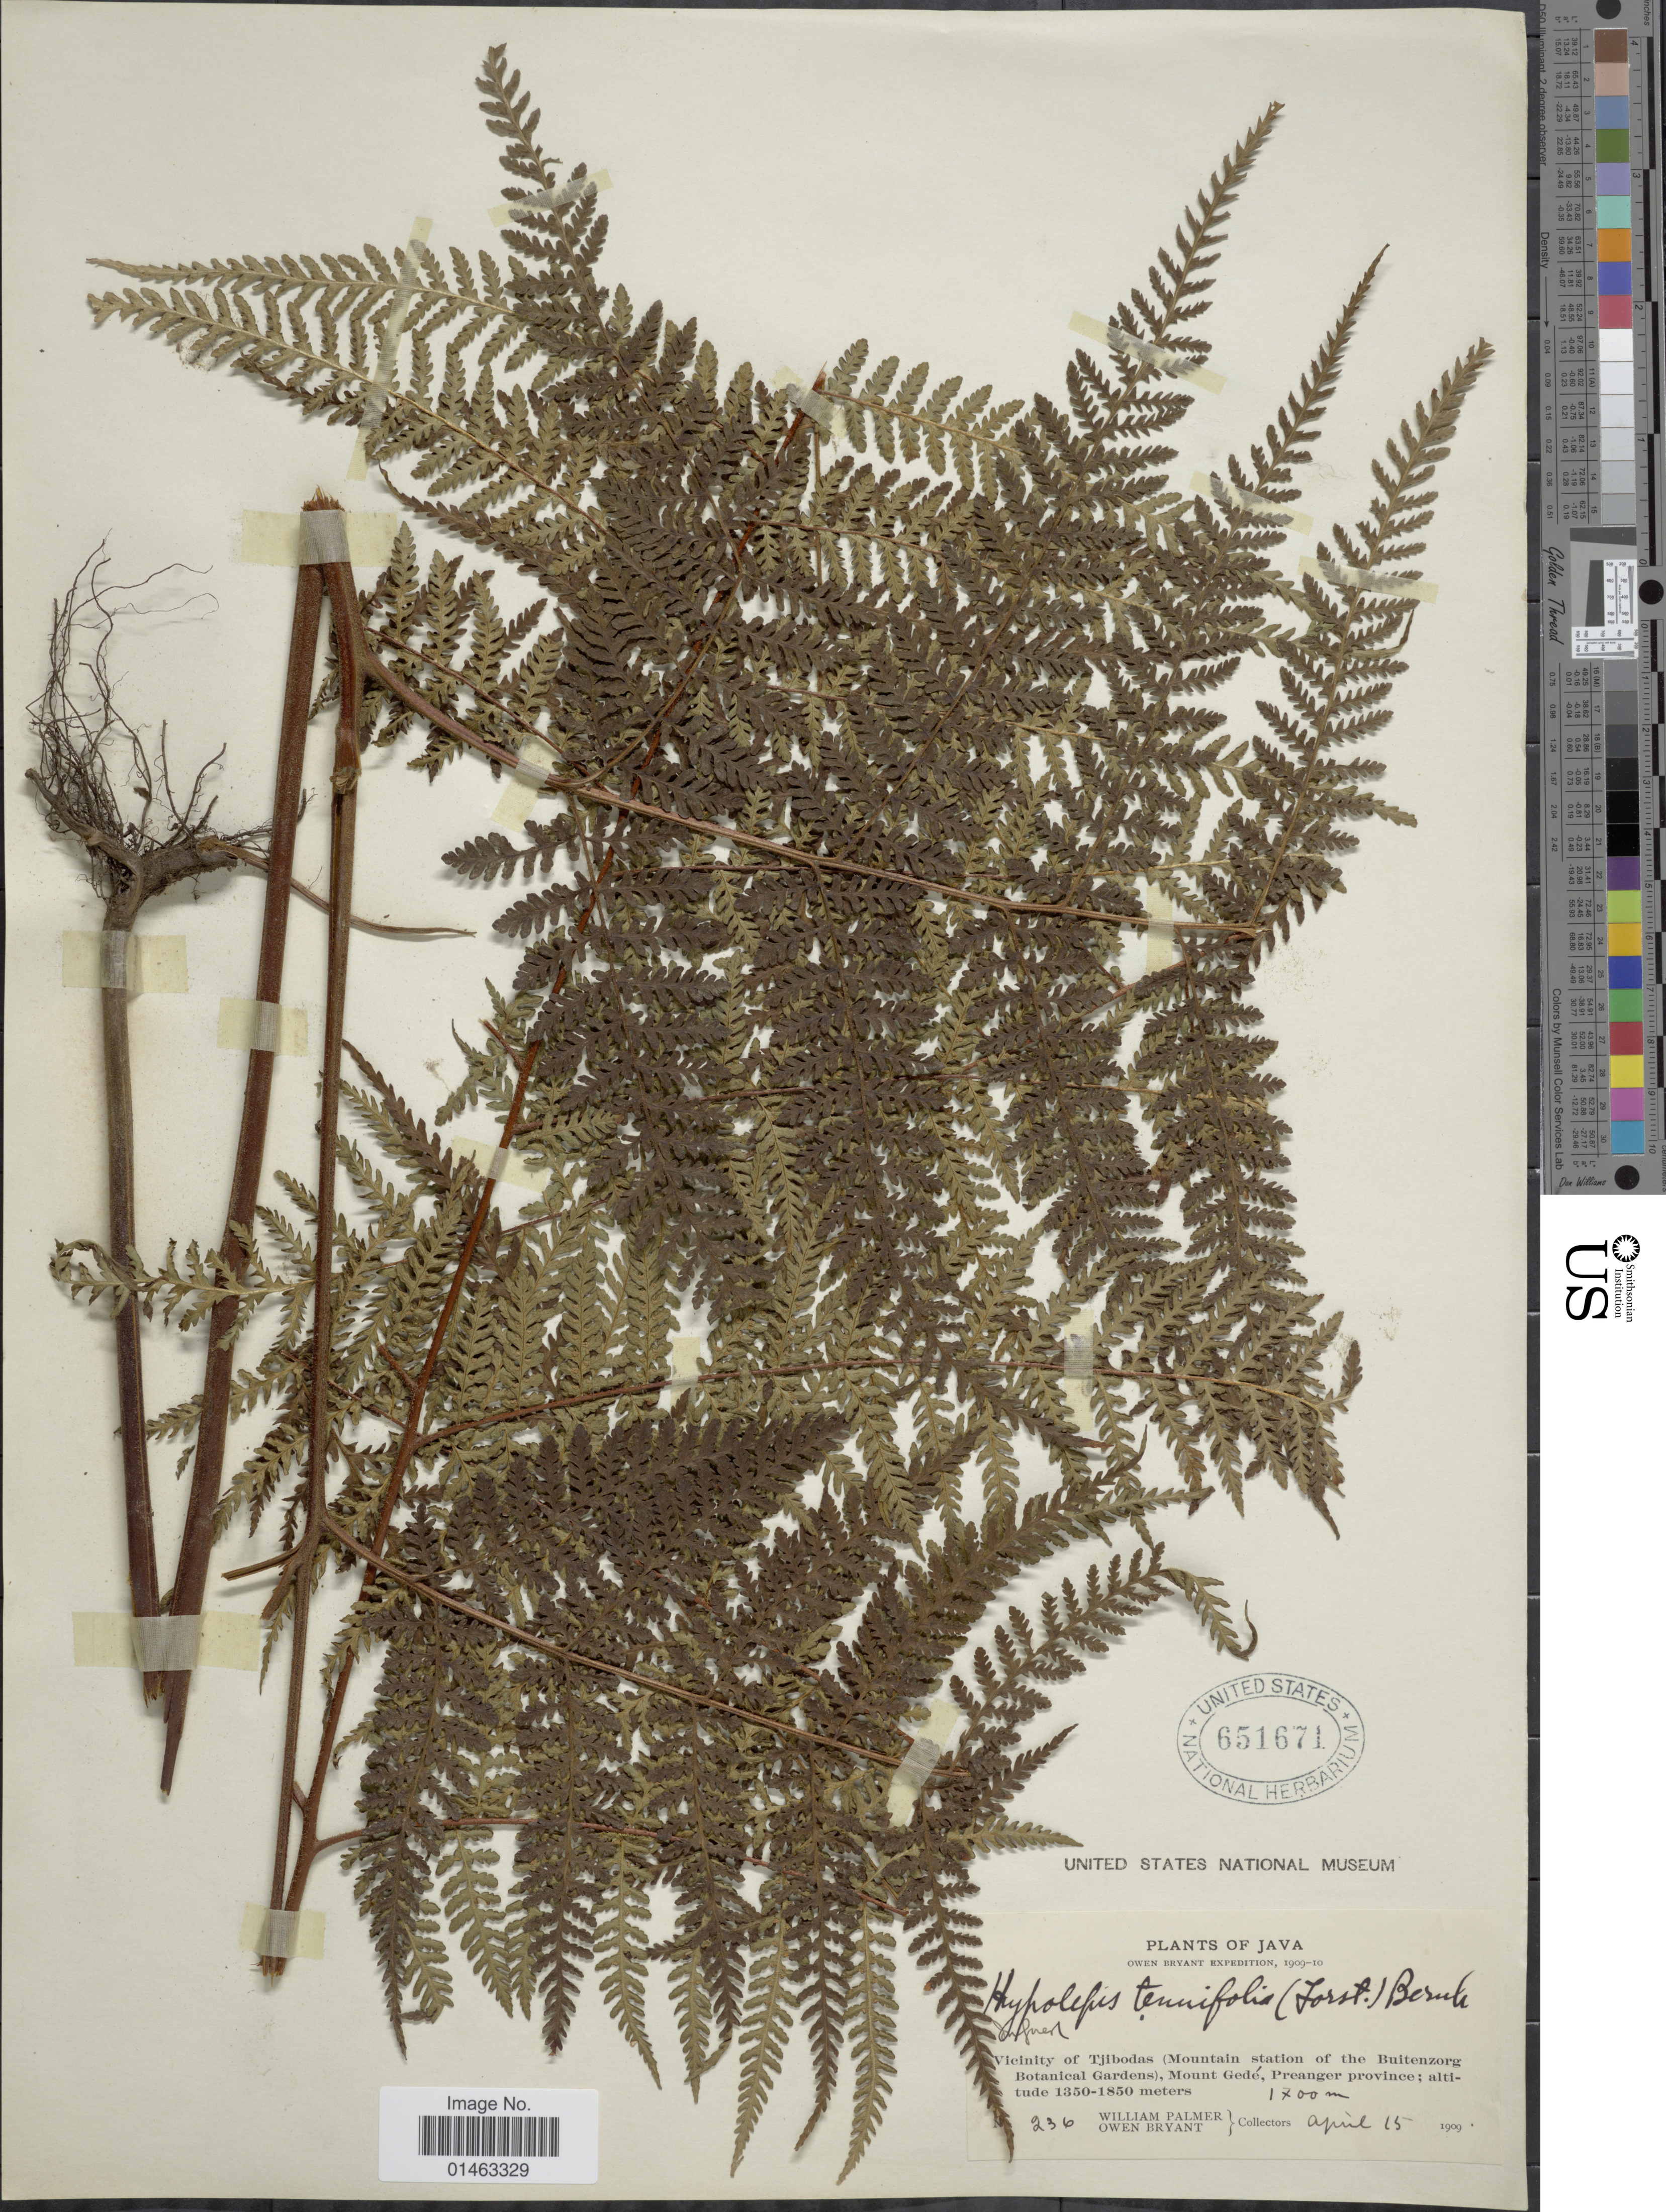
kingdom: Plantae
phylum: Tracheophyta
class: Polypodiopsida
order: Polypodiales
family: Dennstaedtiaceae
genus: Hypolepis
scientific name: Hypolepis tenuifolia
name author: (G. Forst.) Bernh.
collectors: W. Palmer & O. Bryant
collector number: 236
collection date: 1909-04-15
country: Indonesia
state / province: Java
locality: Vicinity of Tjibodas (Mountain station of the Buitenzorg Botanical Gardens), Mount Gedé, Preanger province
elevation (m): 1700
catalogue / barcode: US 651671